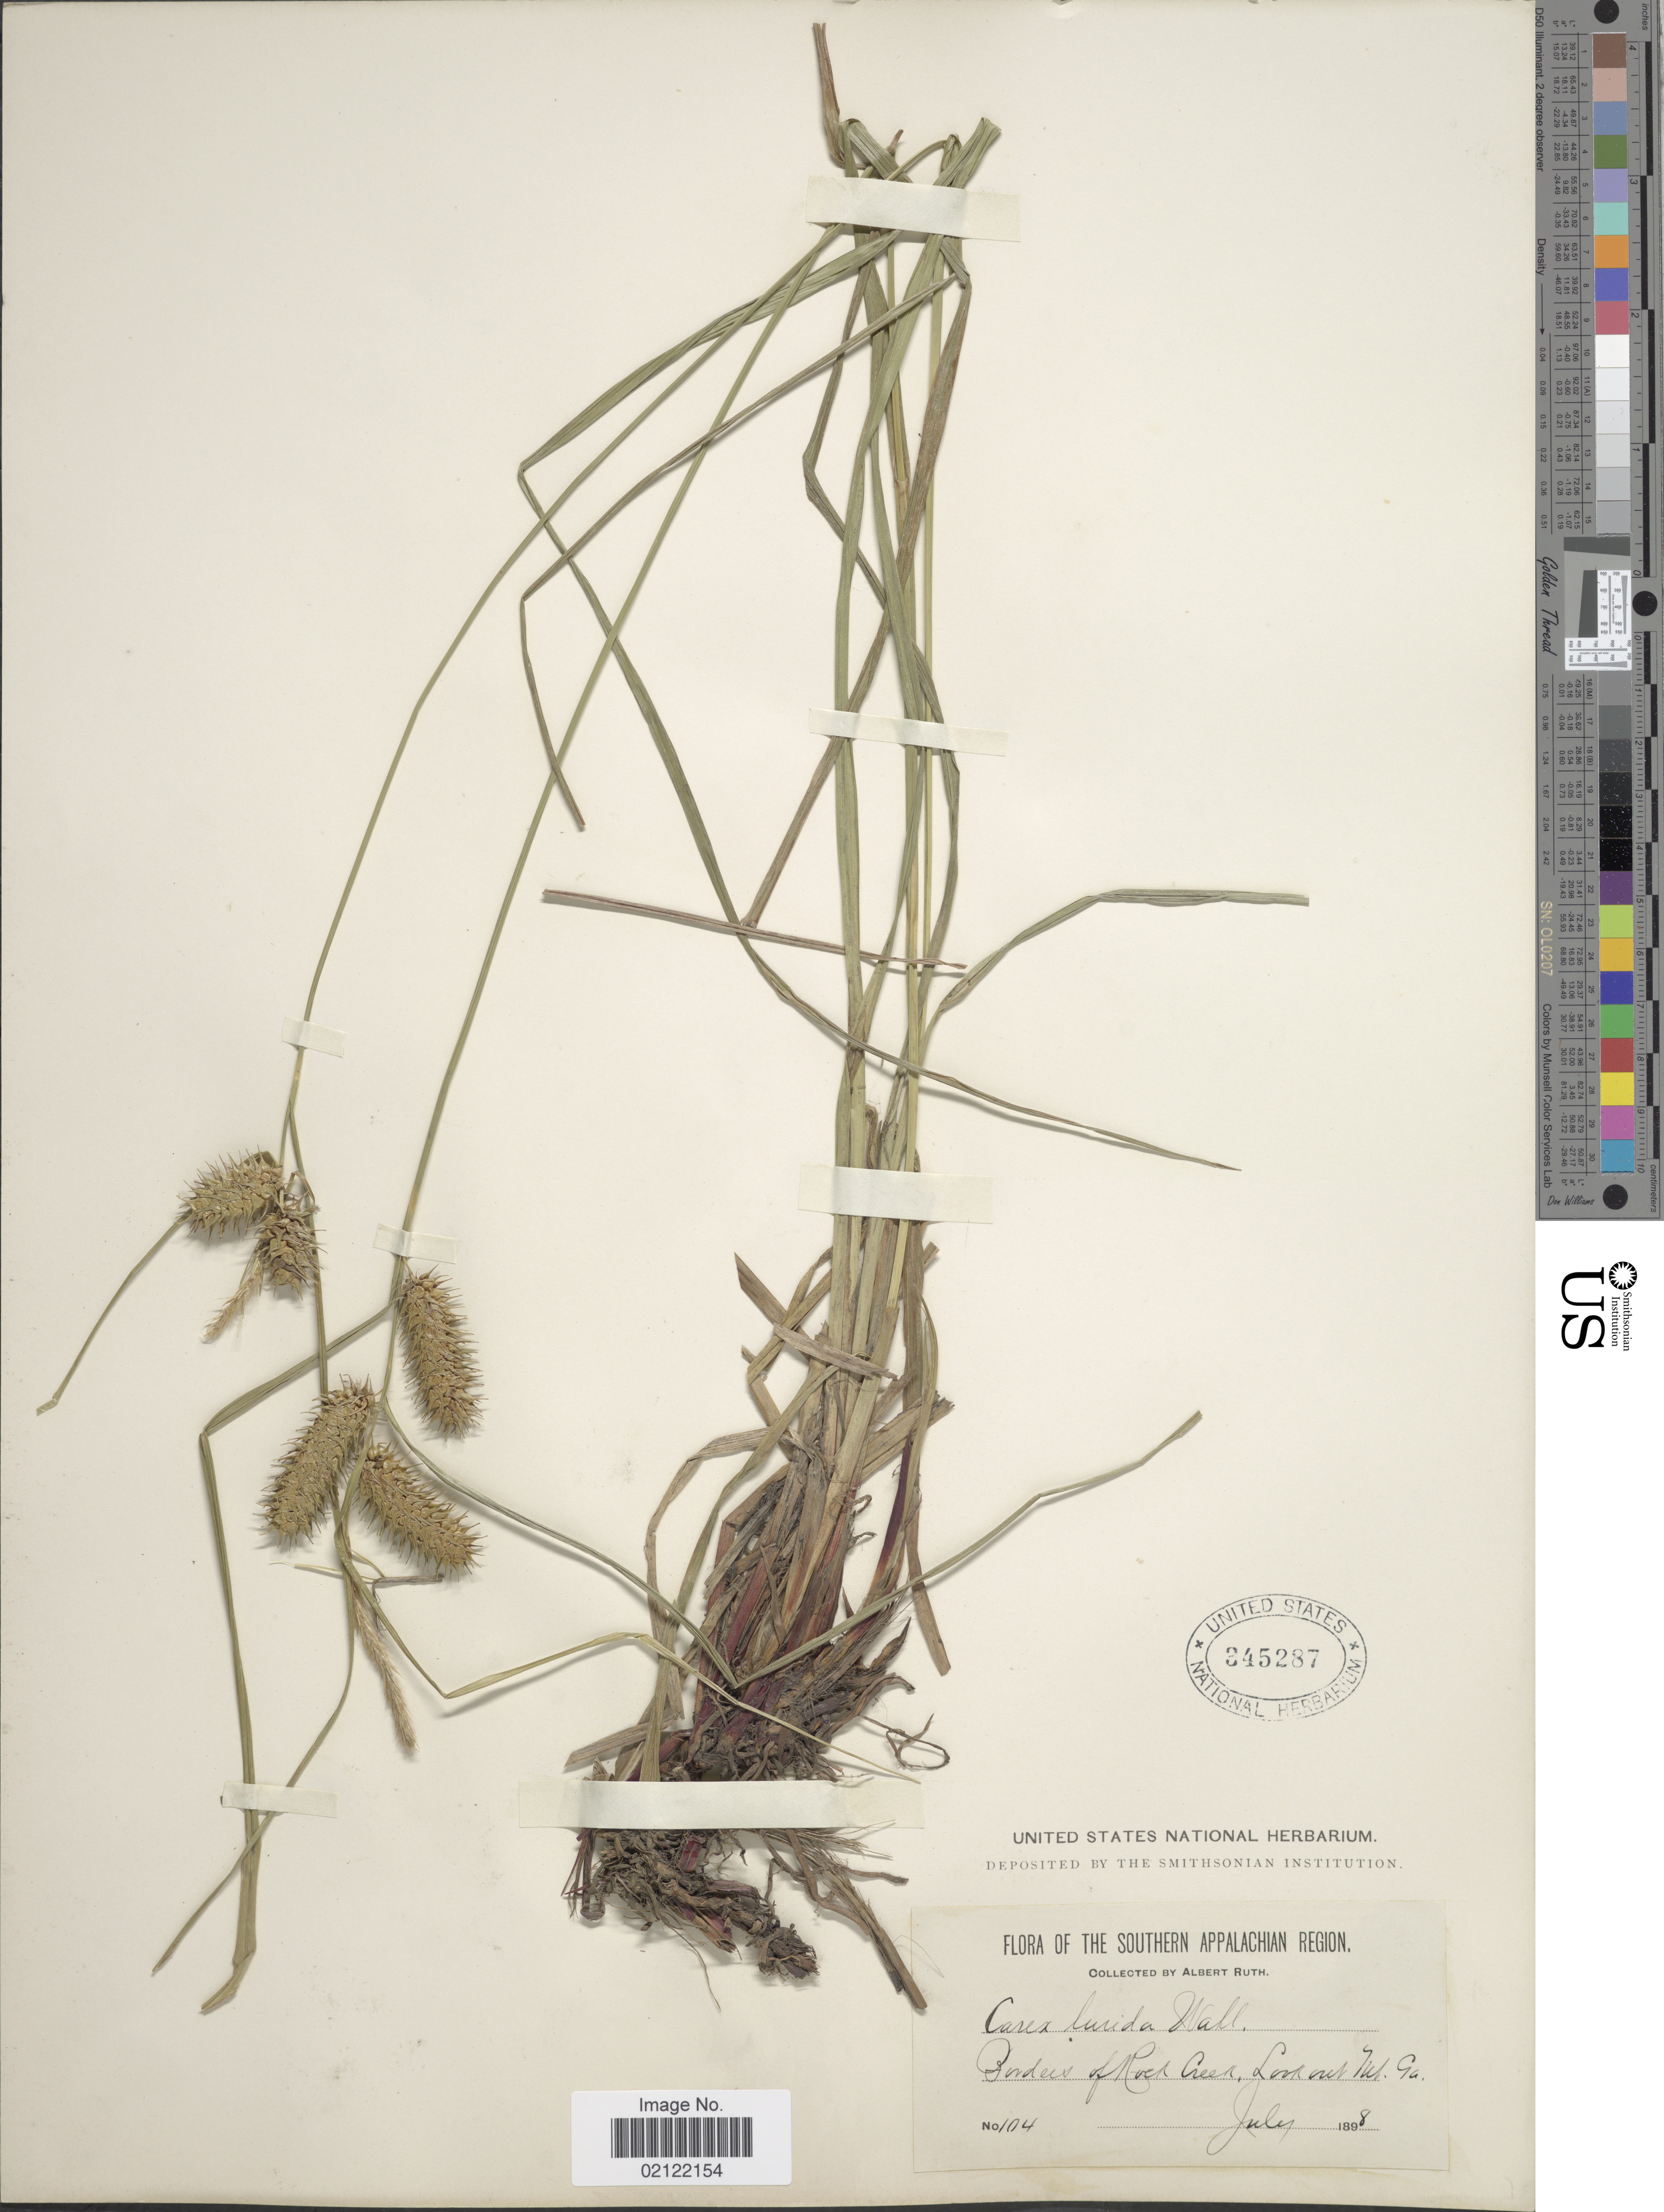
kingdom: Plantae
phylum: Tracheophyta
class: Liliopsida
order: Poales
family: Cyperaceae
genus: Carex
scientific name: Carex lurida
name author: Wahlenb.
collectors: A. Ruth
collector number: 104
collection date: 1898-07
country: United States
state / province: Georgia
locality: Southern Appalachian Region. Borders of Rock Creek, Lookout Mt.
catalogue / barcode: US 345287